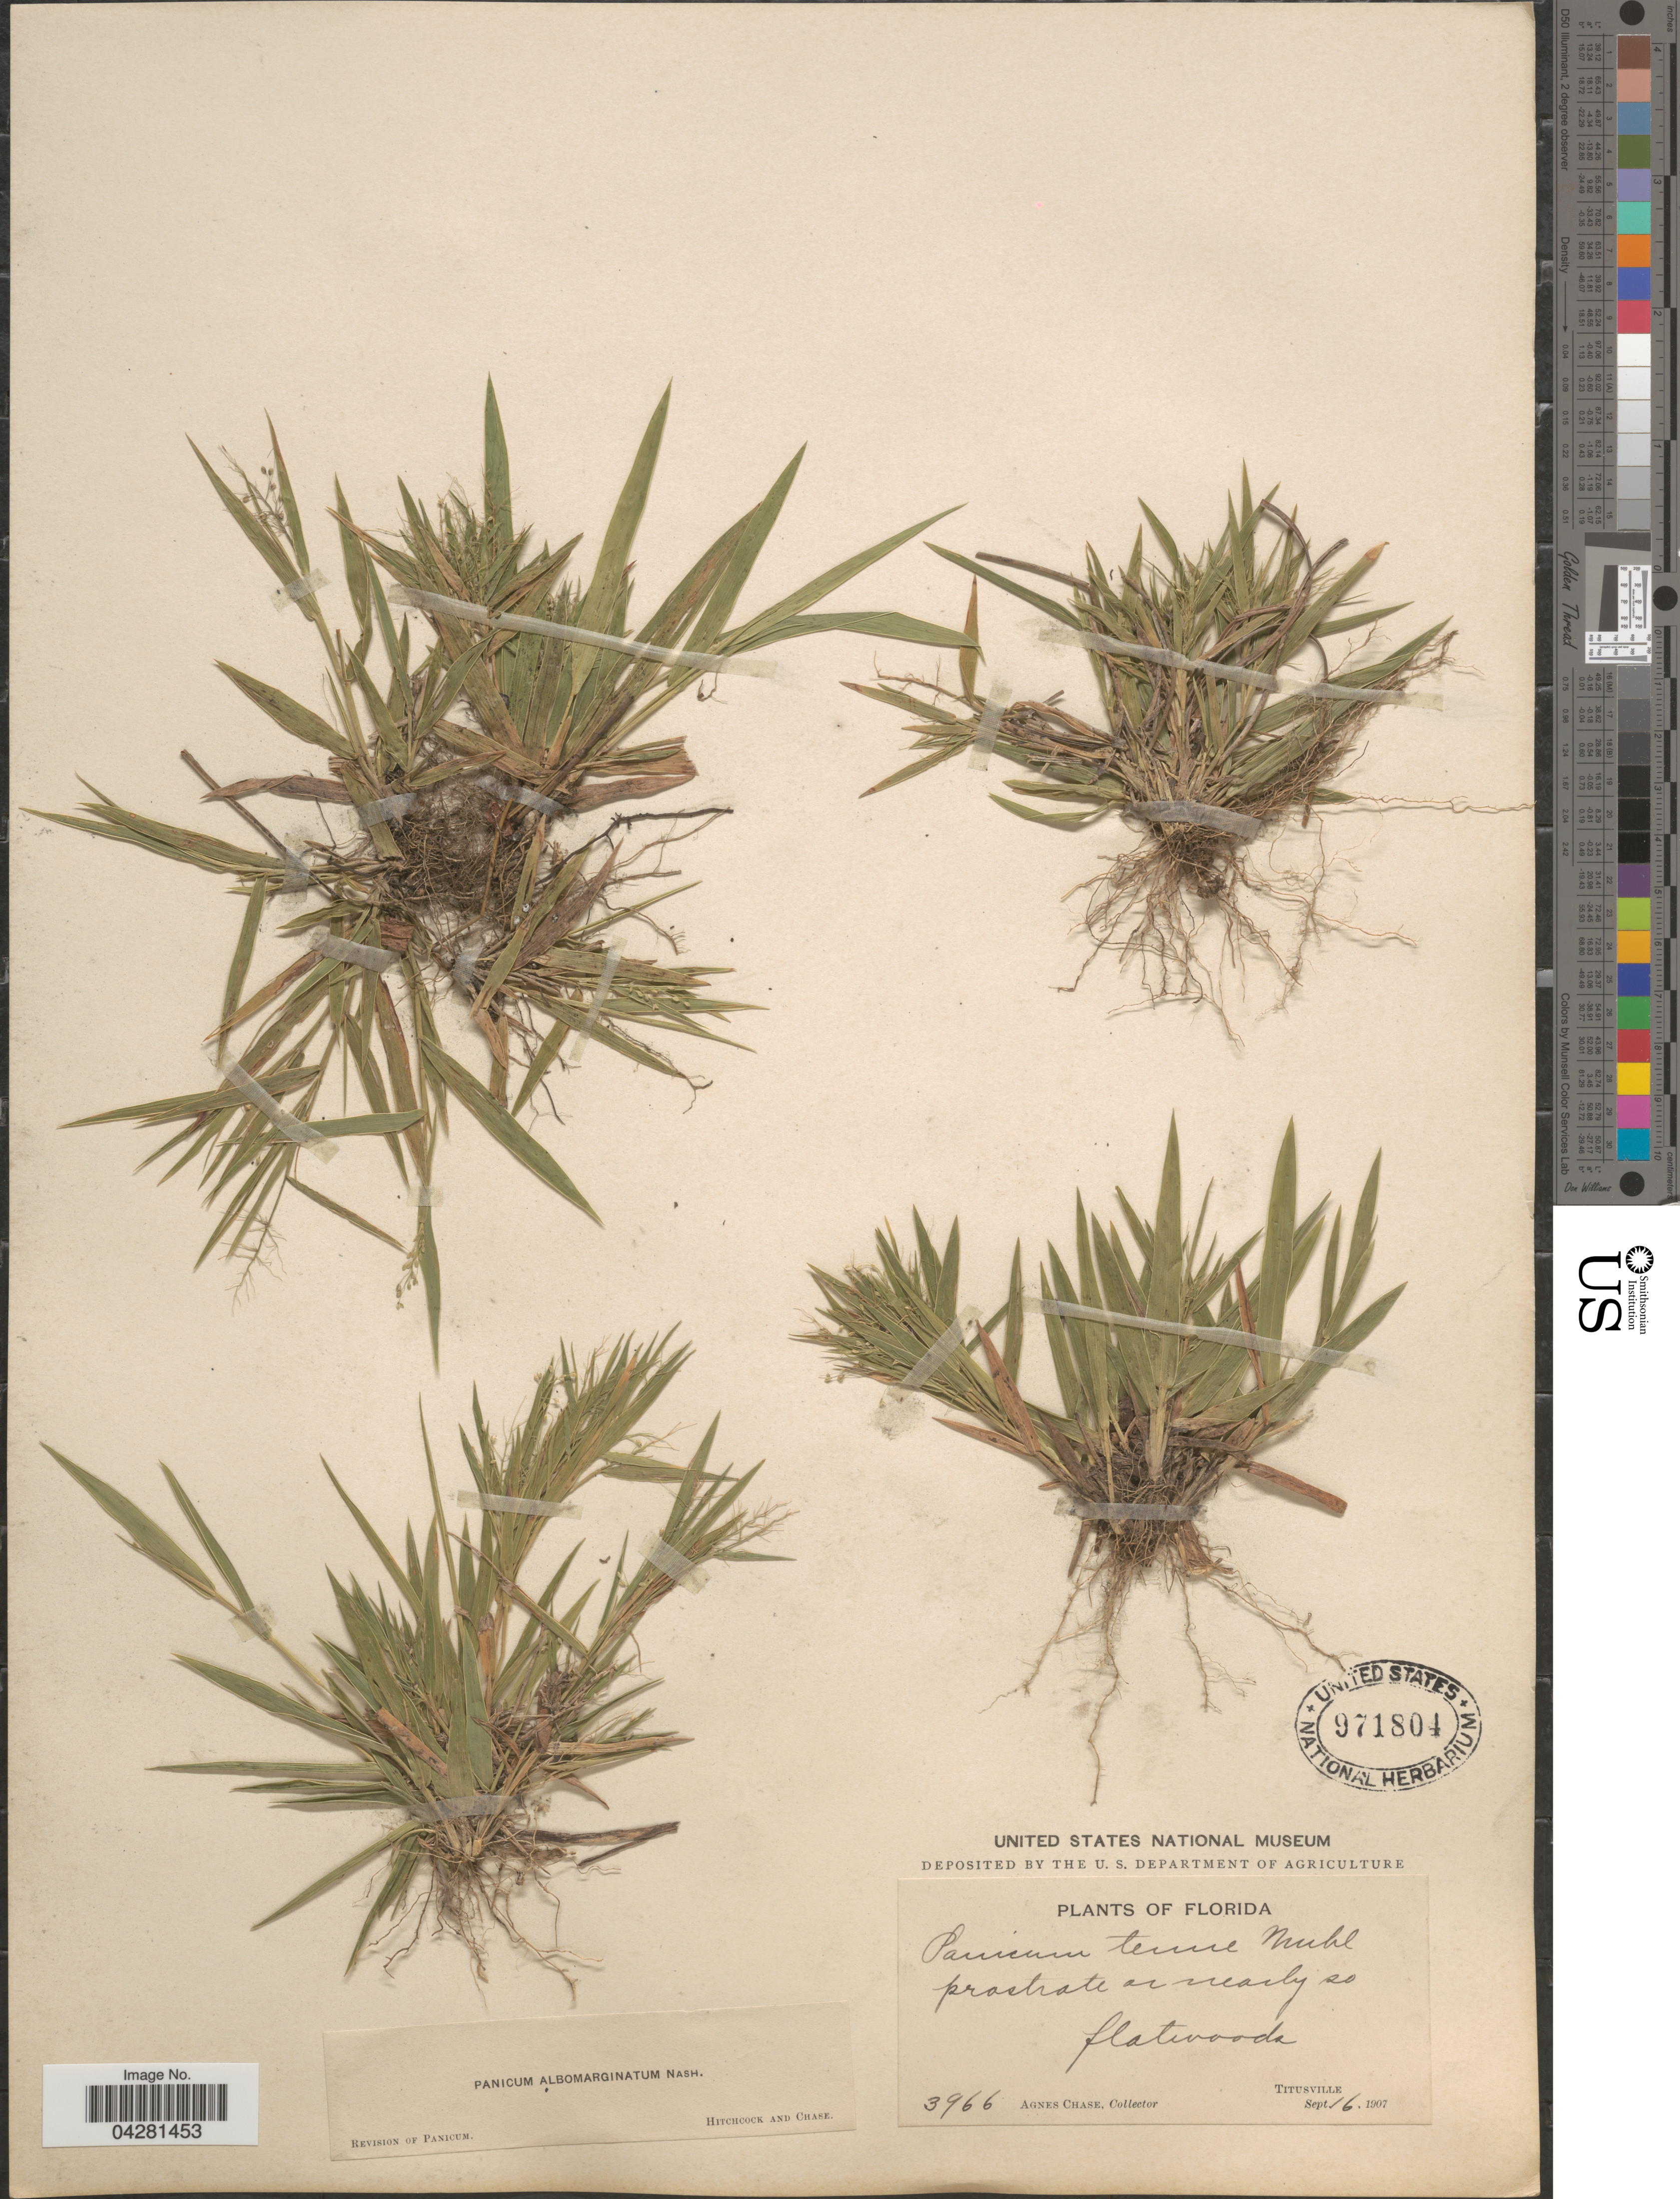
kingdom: Plantae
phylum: Tracheophyta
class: Liliopsida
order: Poales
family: Poaceae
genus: Dichanthelium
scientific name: Dichanthelium dichotomum var. unciphyllum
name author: (Trin.) Davidse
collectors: A. Chase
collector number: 3966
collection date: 1907-09-16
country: United States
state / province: Florida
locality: Titusville.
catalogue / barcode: US 971804